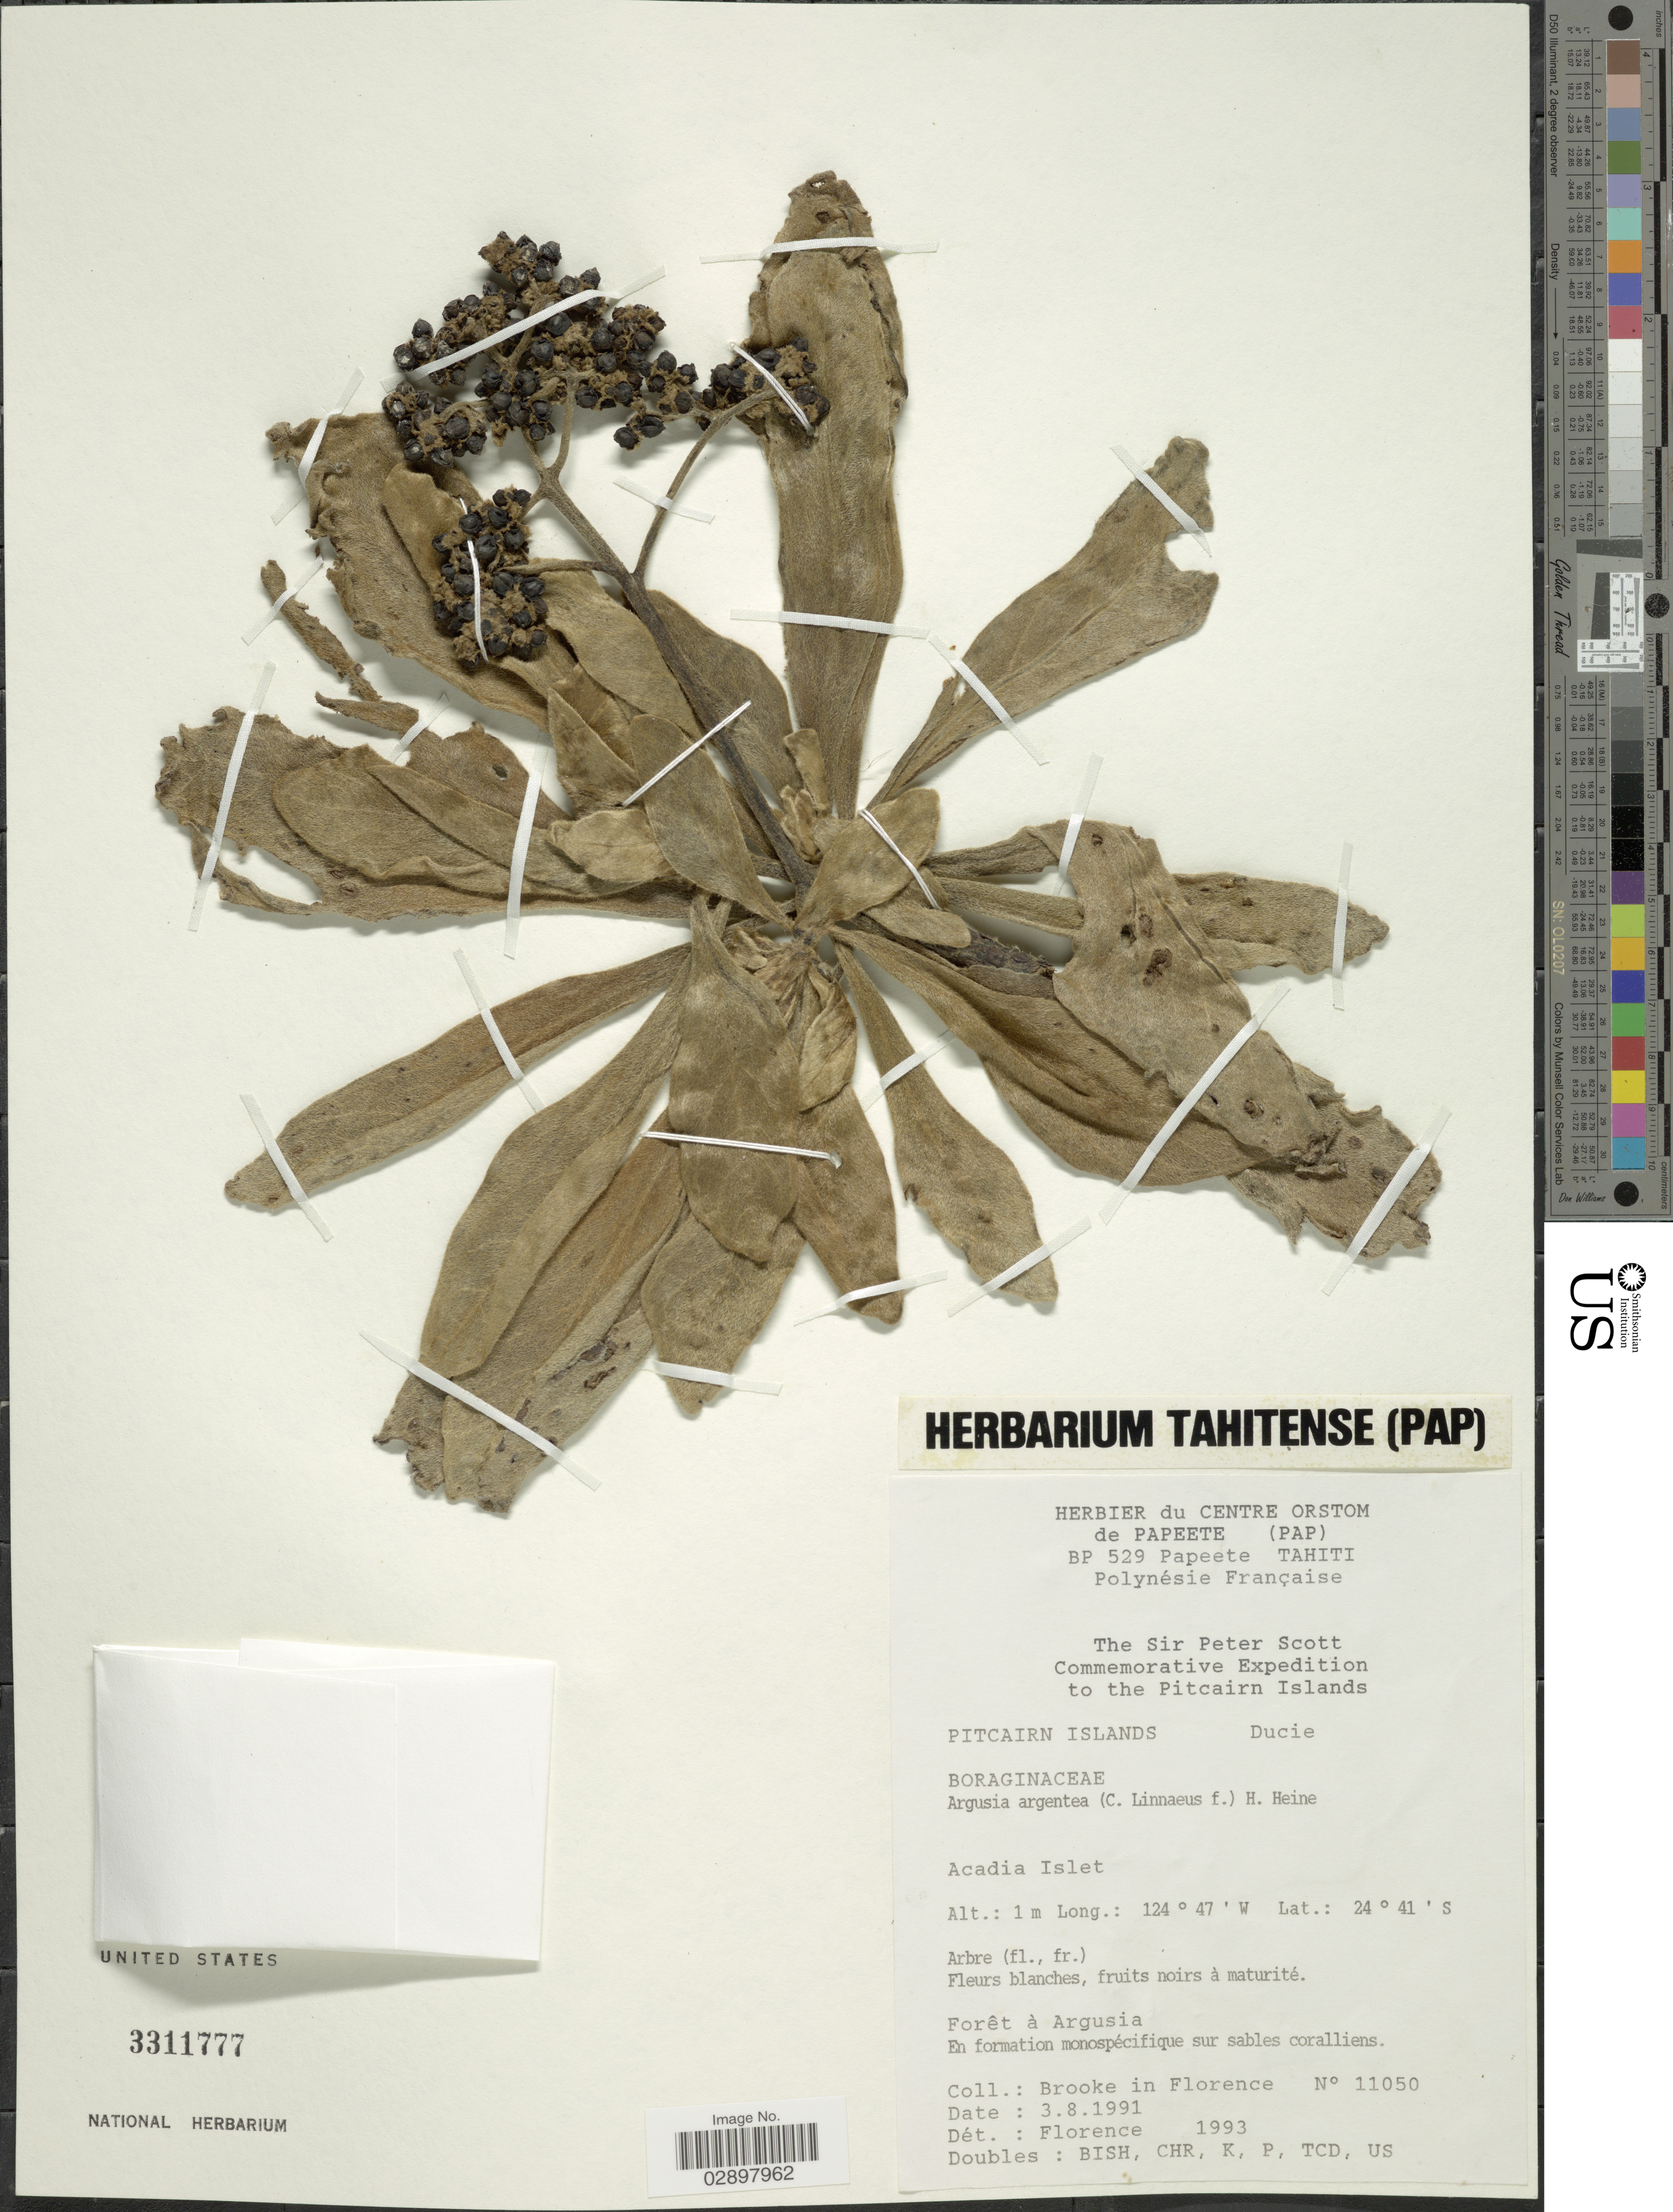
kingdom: Plantae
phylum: Tracheophyta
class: Magnoliopsida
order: Boraginales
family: Heliotropiaceae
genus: Heliotropium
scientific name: Heliotropium arboreum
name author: (Blanco) Mabberley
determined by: Wagner, W. L., (BOT), Smithsonian Institution - National Museum of Natural History (UNITED STATES)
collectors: -. Brooke & -. Florence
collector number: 11050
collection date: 1991-08-03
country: Pitcairn Islands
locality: Ducie. Acadia Islet.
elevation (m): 1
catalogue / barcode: US 3311777